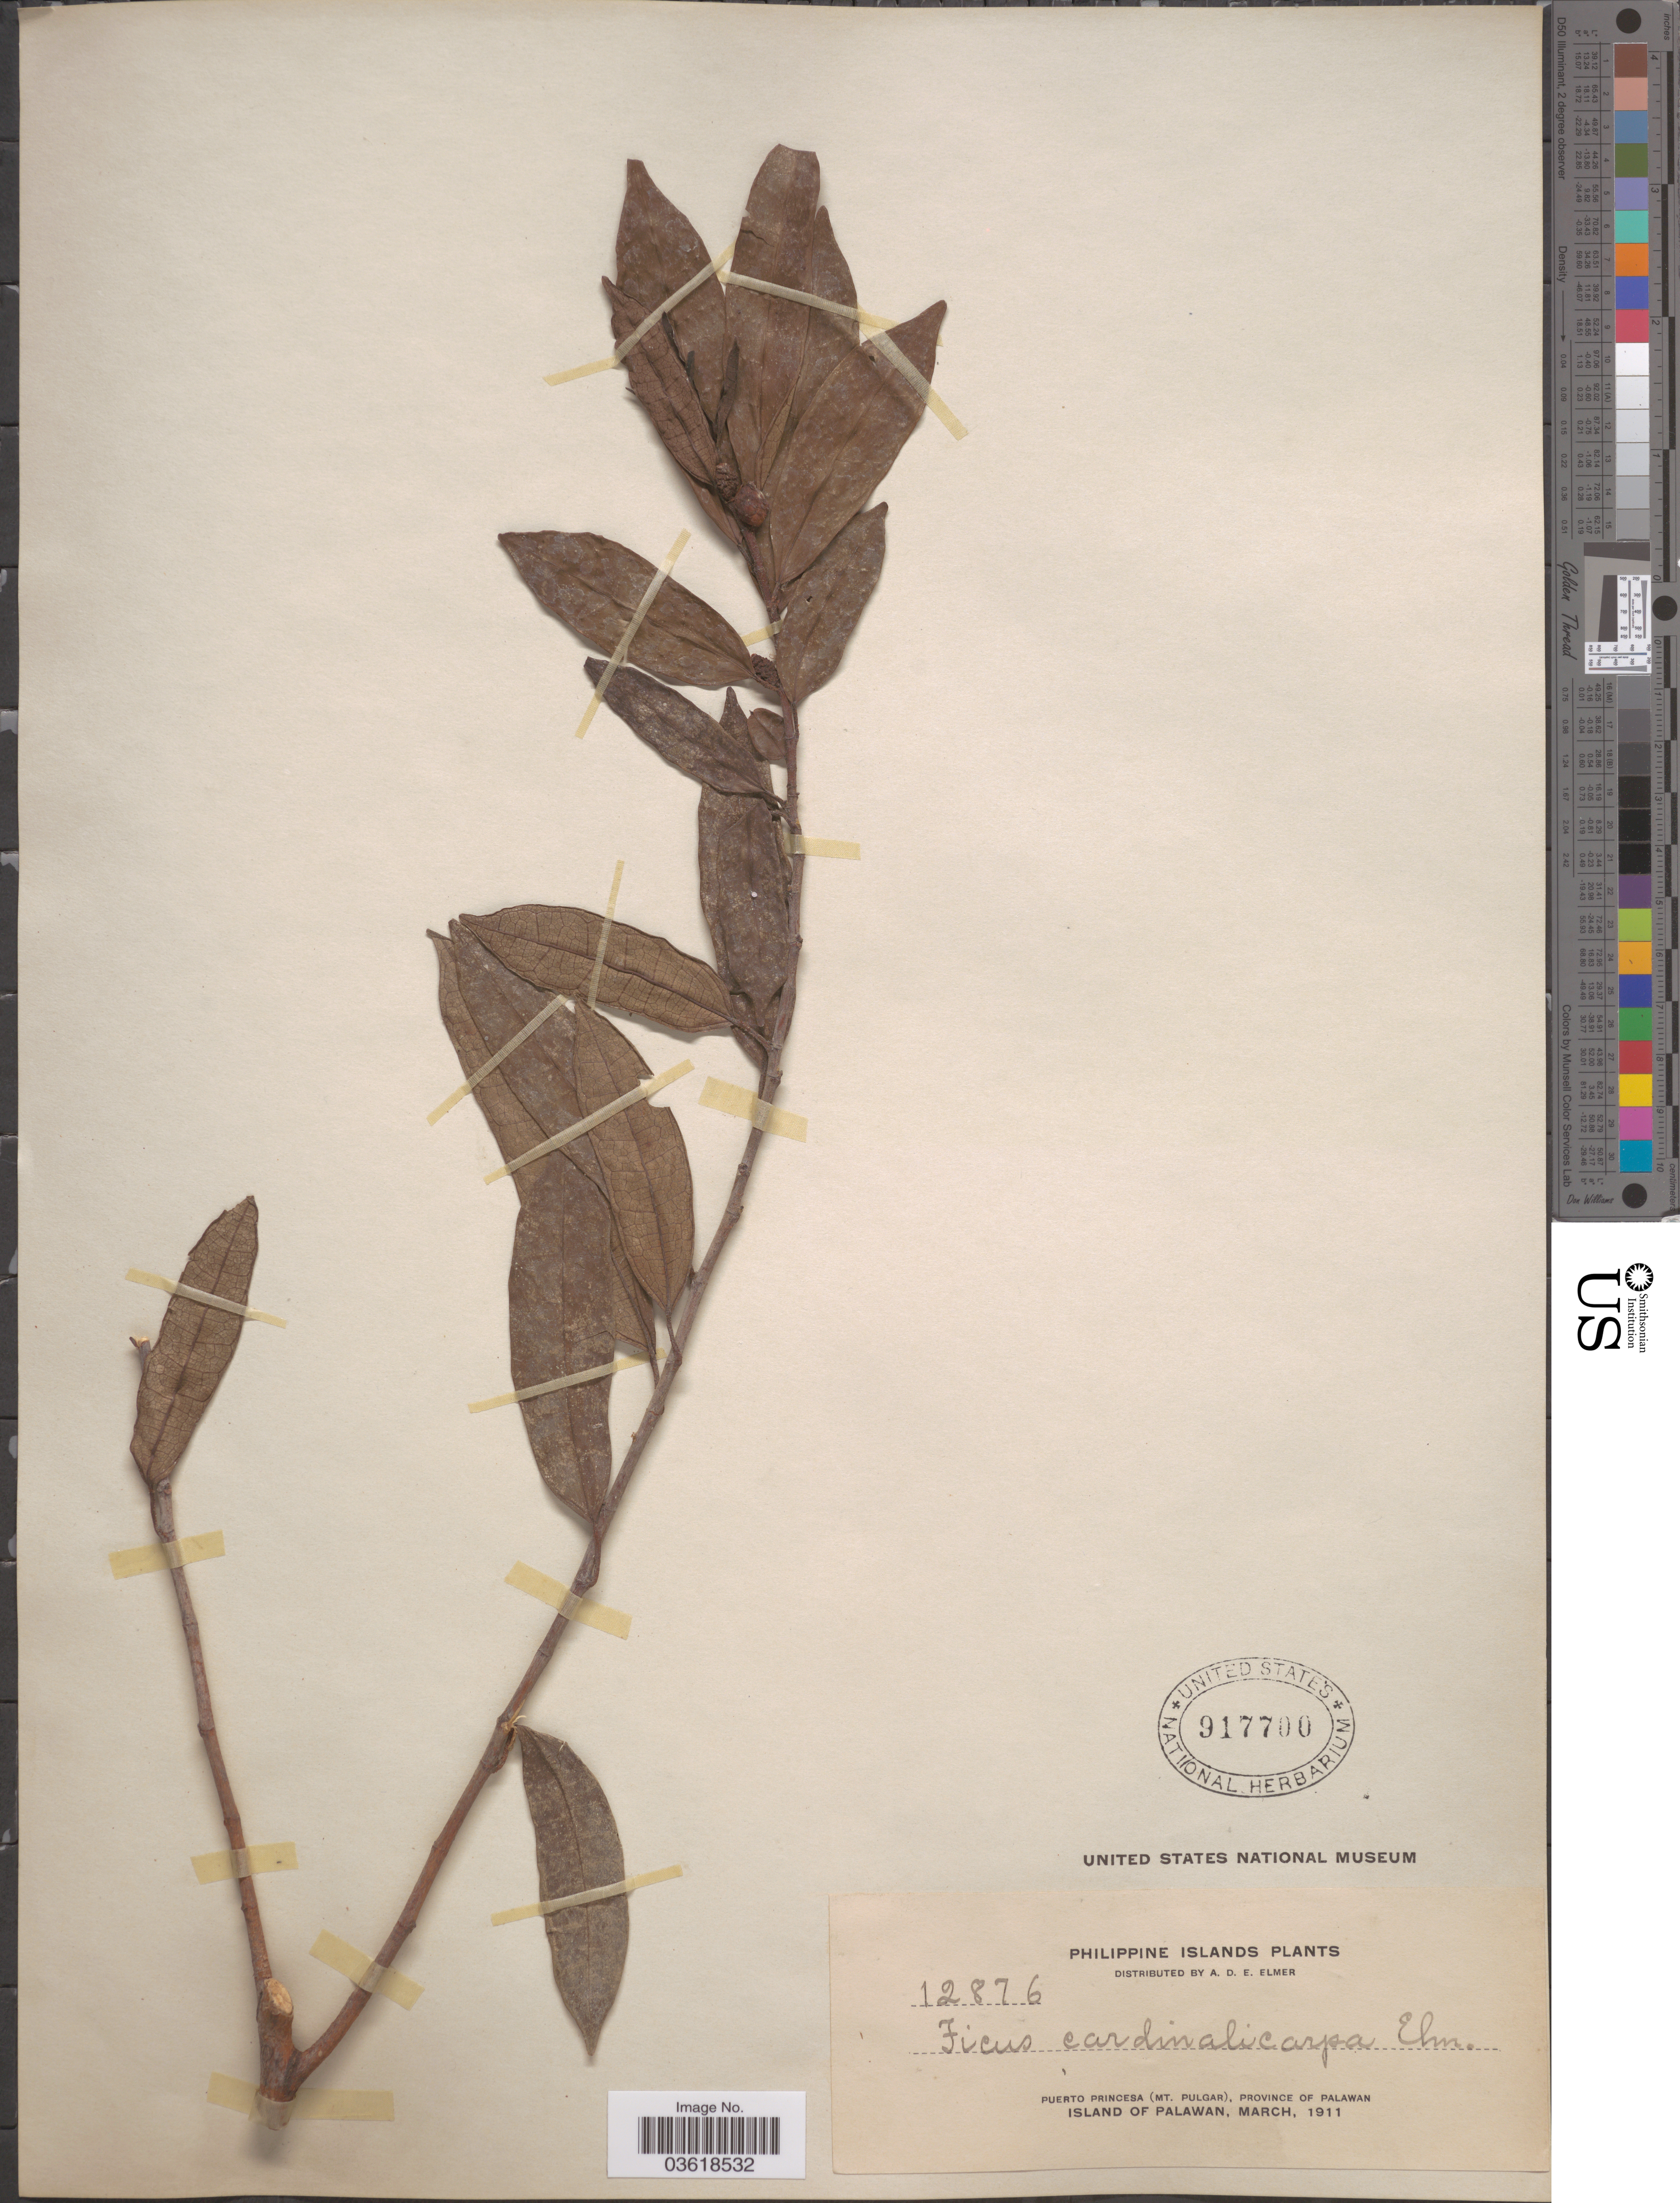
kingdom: Plantae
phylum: Tracheophyta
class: Magnoliopsida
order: Rosales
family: Moraceae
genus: Ficus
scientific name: Ficus cardinalicarpa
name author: Elmer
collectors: A. D. E. Elmer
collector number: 12876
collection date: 1911-03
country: Philippines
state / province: Mimaropa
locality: Philippine Islands. Puerto Princesa (Mt. Pulgar), Province of Palawan. Island of Palawan.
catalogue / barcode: US 917700